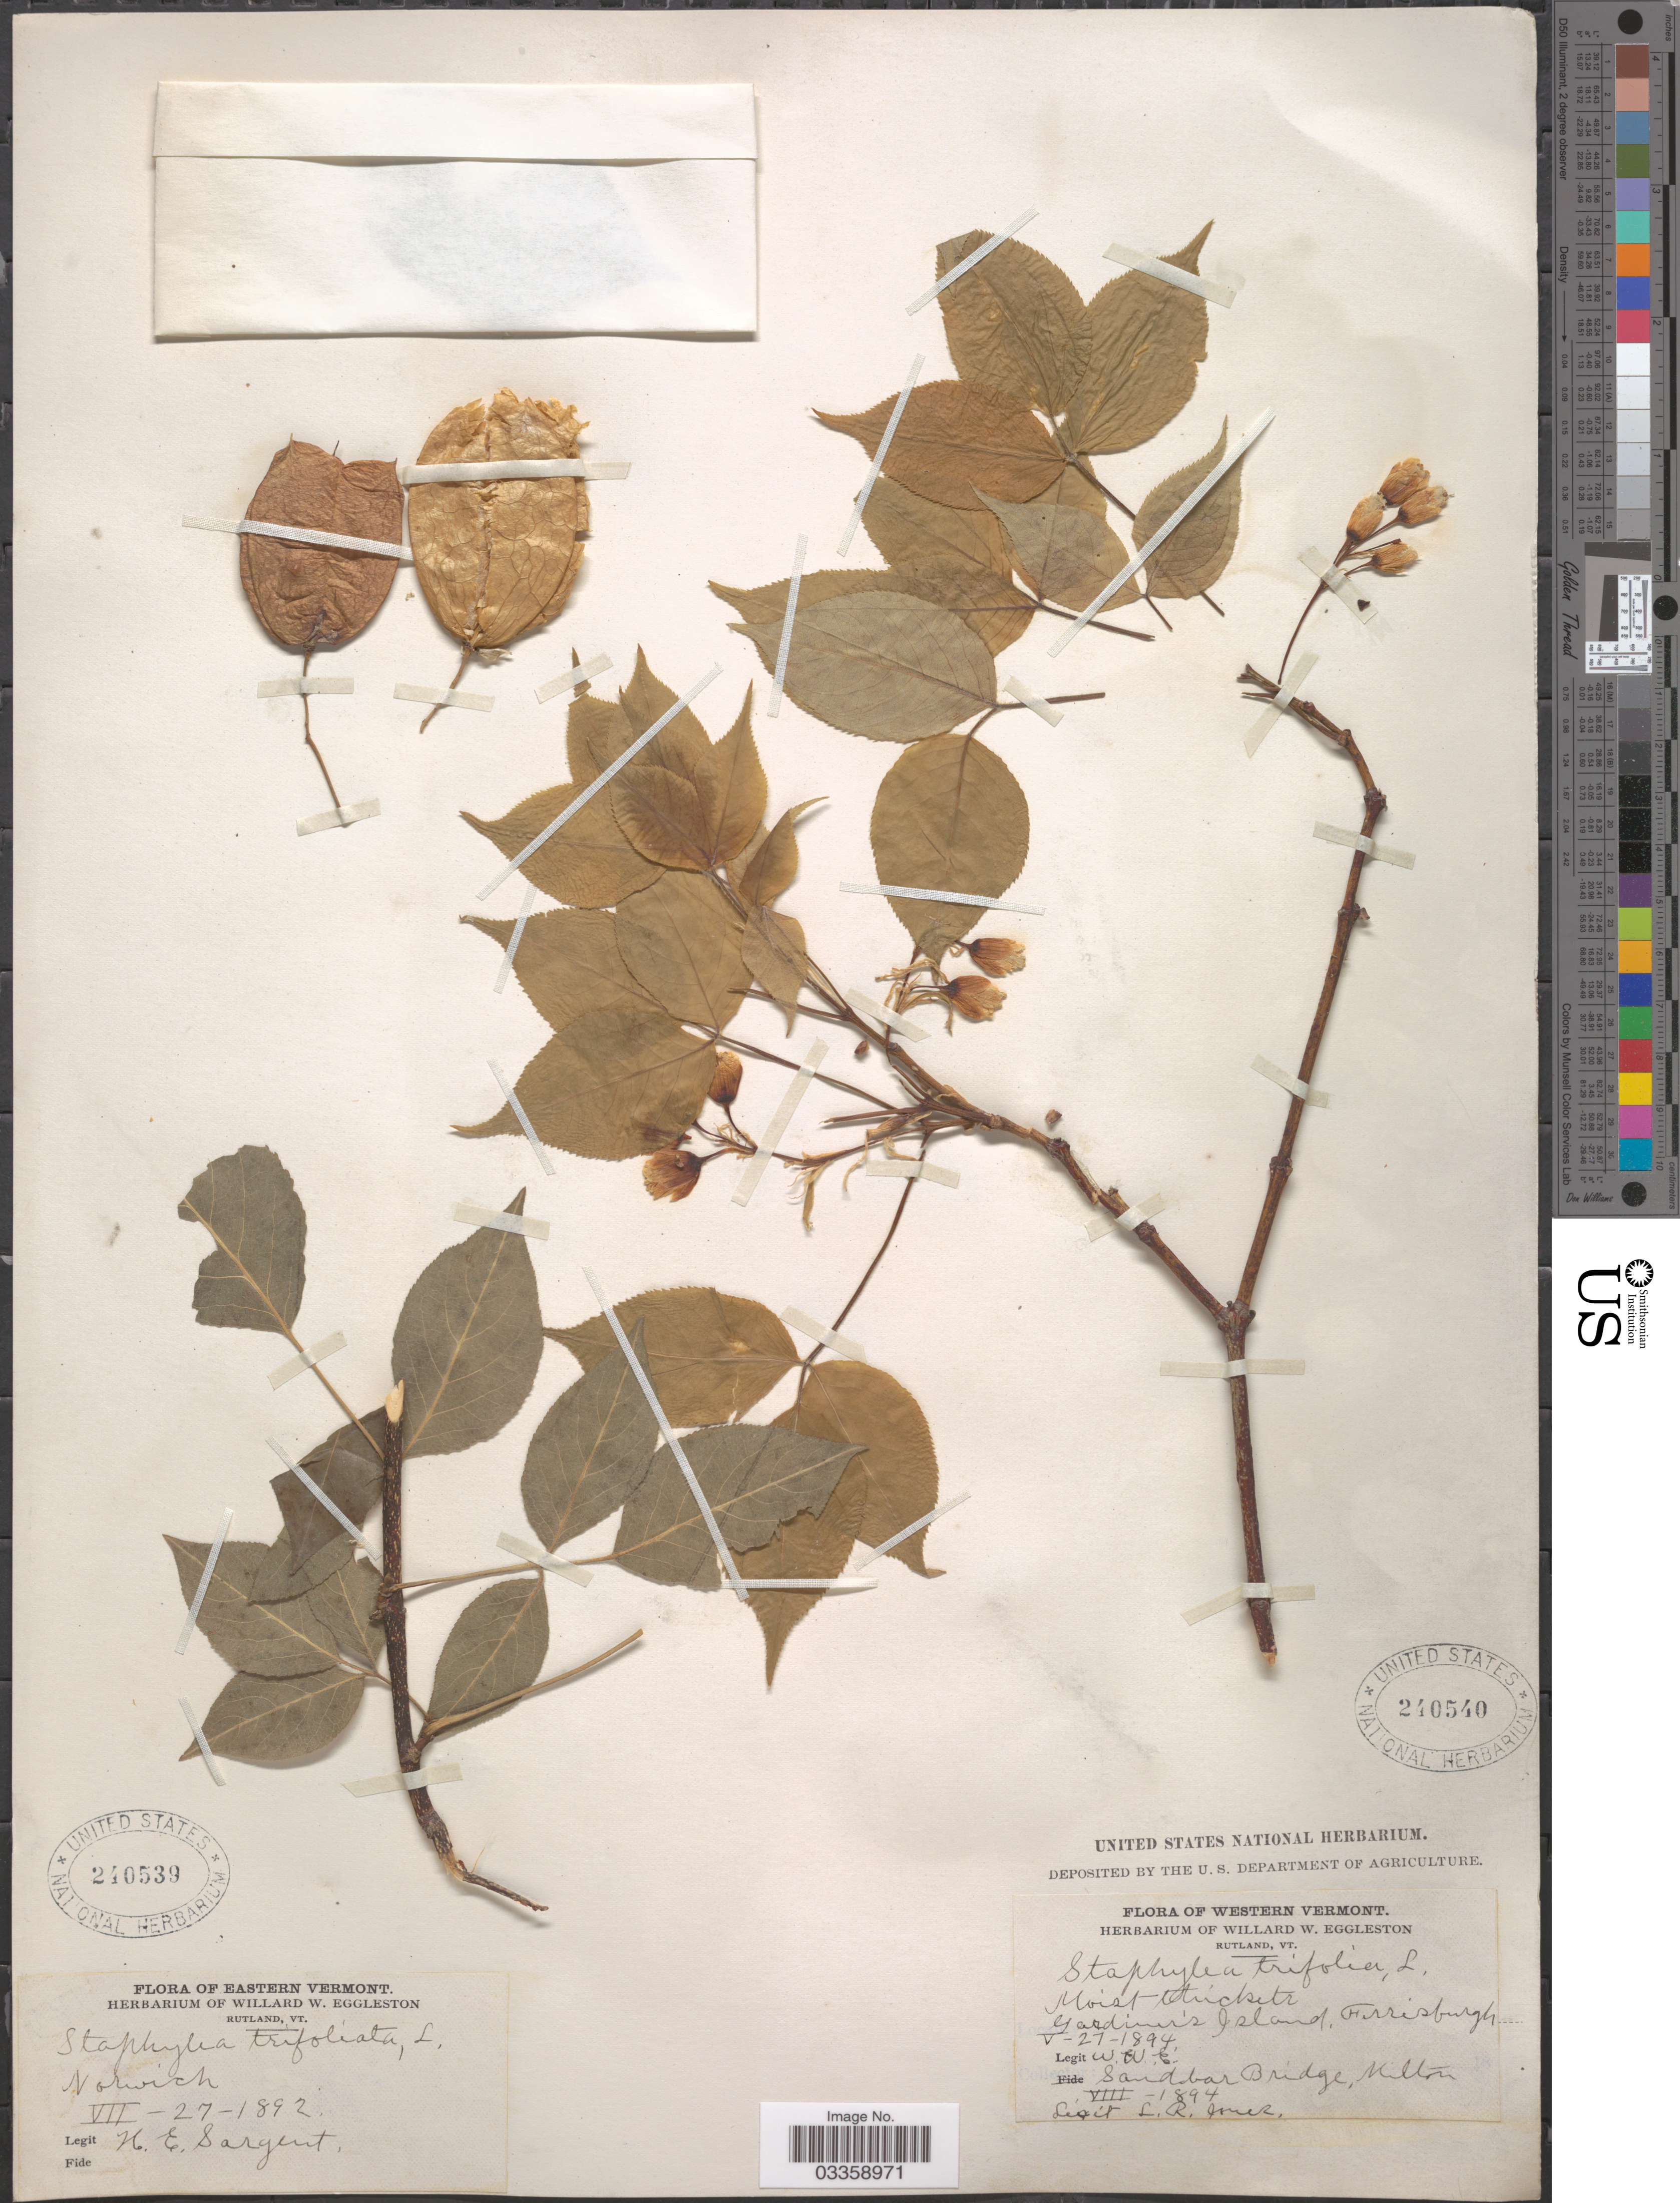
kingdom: Plantae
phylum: Tracheophyta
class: Magnoliopsida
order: Crossosomatales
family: Staphyleaceae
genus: Staphylea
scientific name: Staphylea trifolia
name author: L.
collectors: L. R. Jones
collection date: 1894-08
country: United States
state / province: Vermont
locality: Western Vermont. Sardine's Island, Ferrisburgh.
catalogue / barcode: US 240540-2